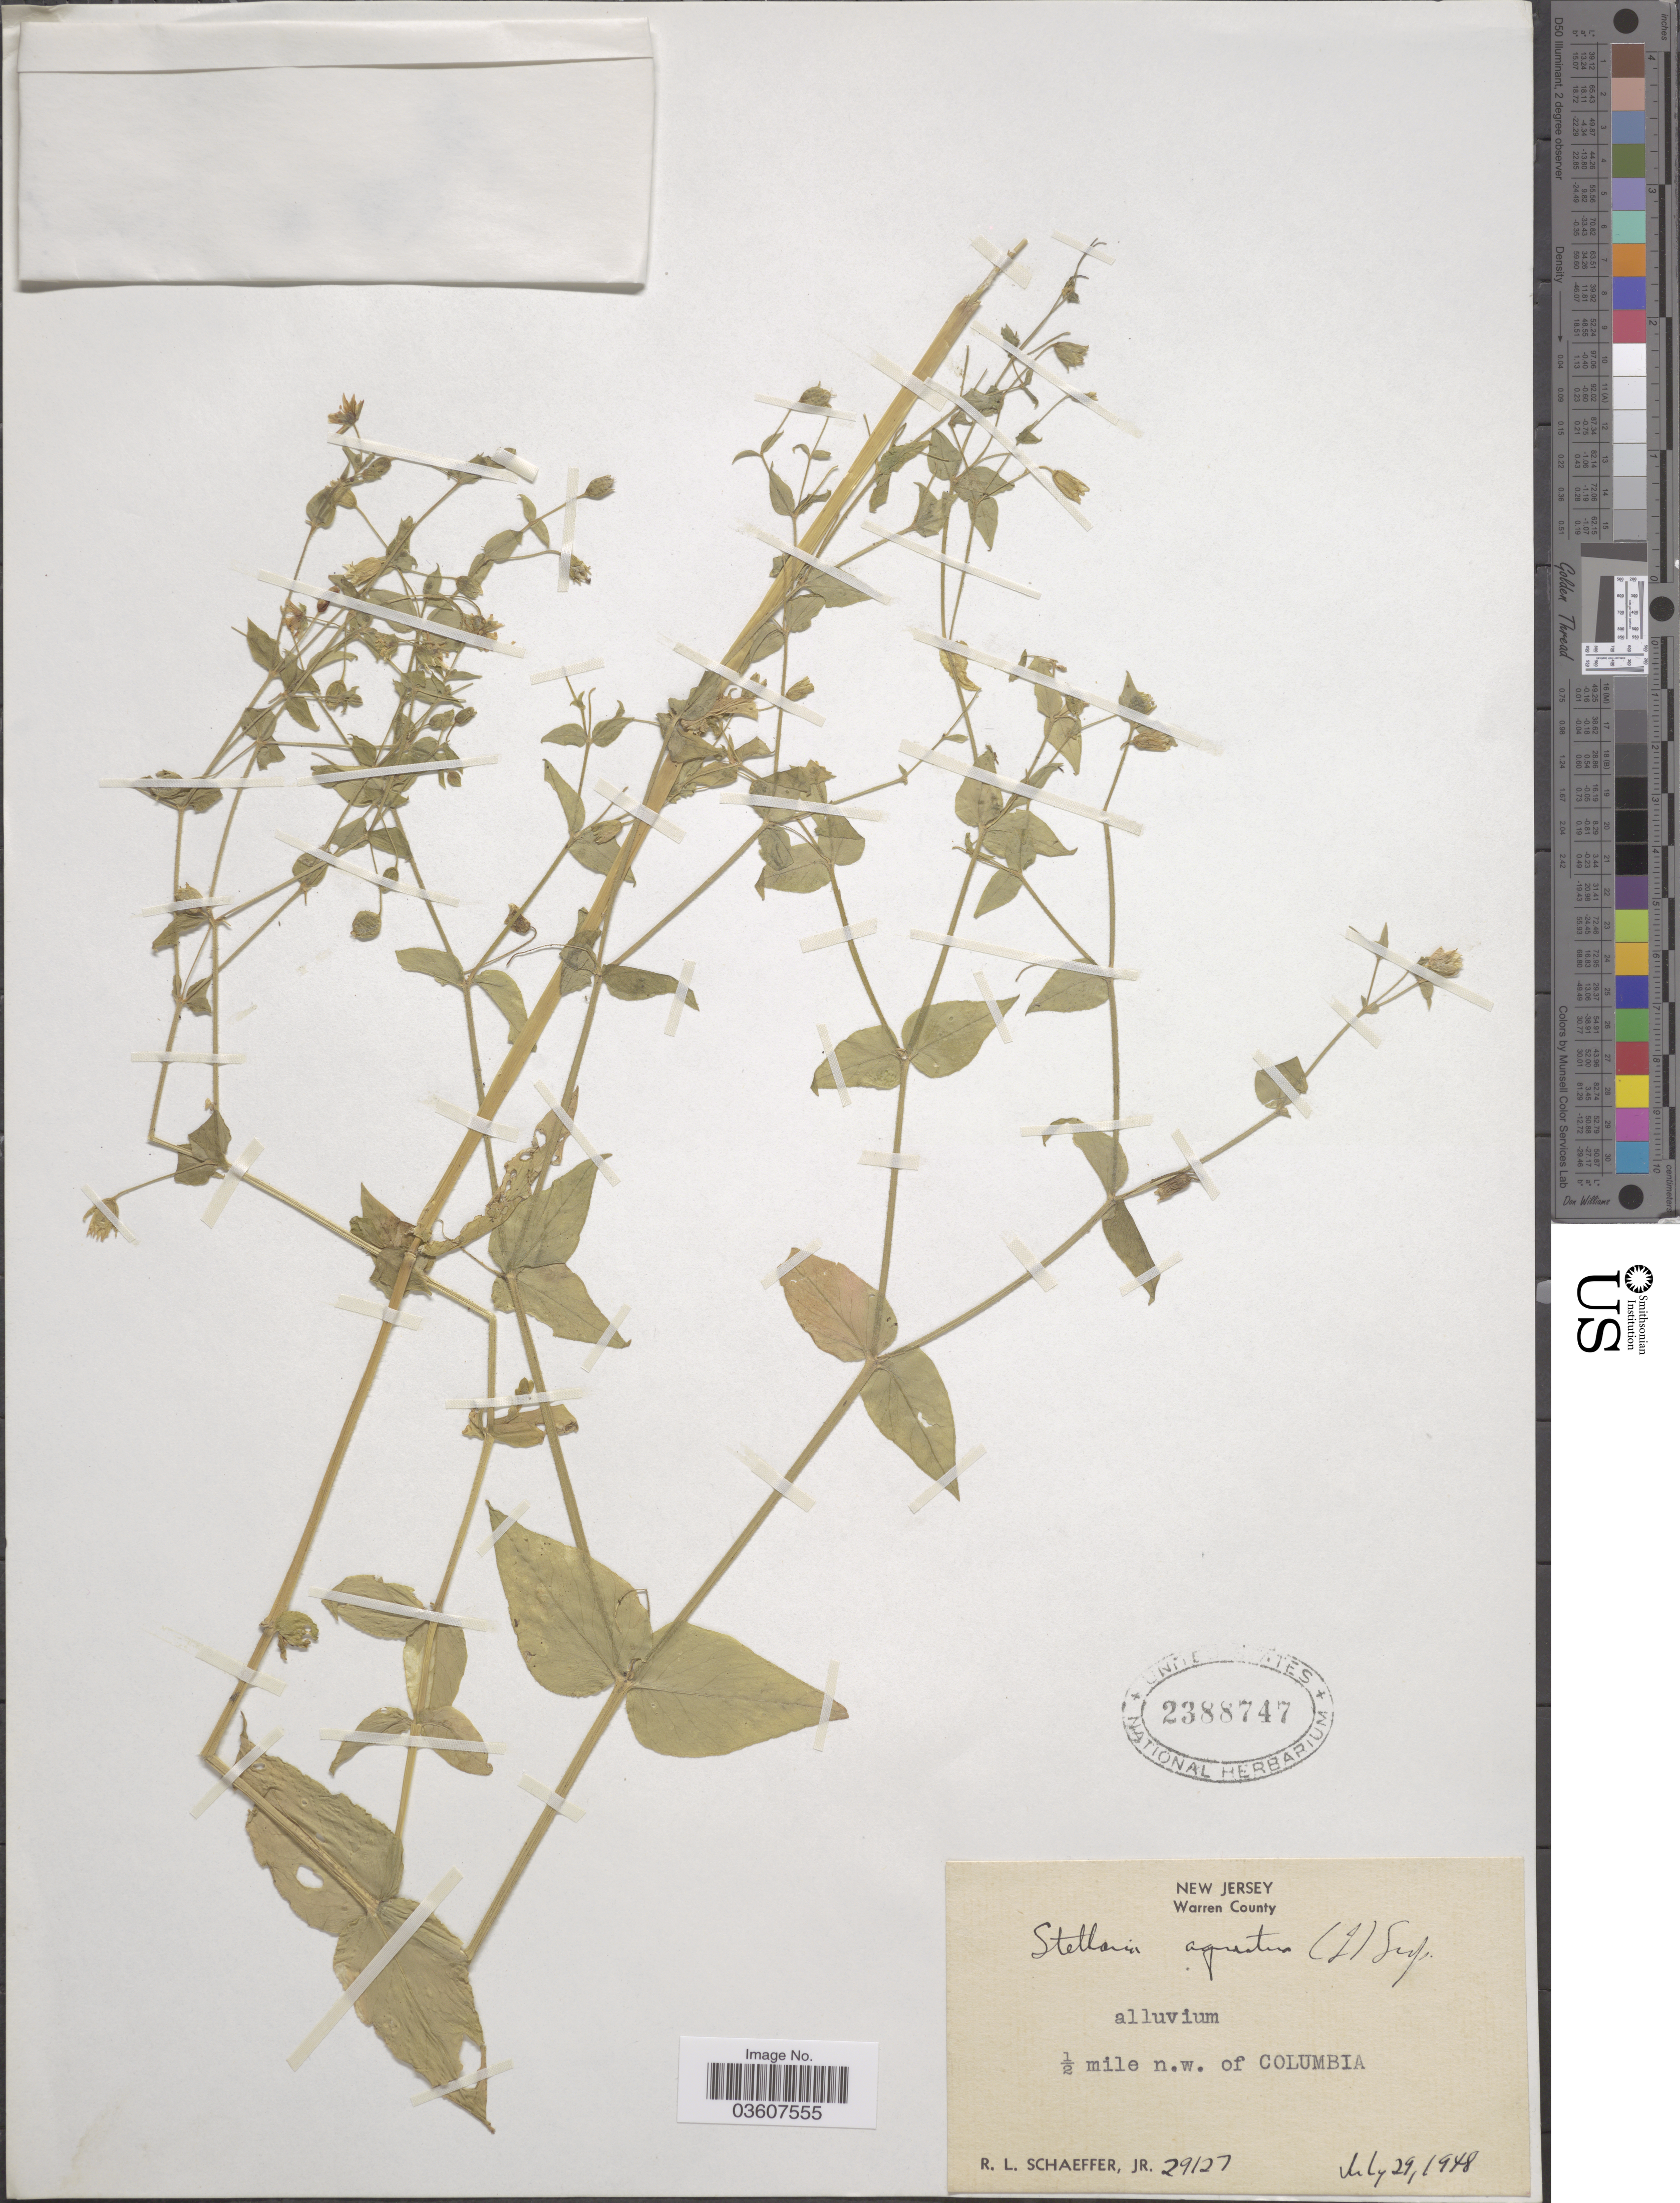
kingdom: Plantae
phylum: Tracheophyta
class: Magnoliopsida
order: Caryophyllales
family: Caryophyllaceae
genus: Stellaria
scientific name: Stellaria aquatica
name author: L.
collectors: R. L. Schaeffer Jr.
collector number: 29127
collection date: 1948-07-29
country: United States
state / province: New Jersey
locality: Warren County. ½ mile n.w. of Columbia.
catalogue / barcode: US 2388747